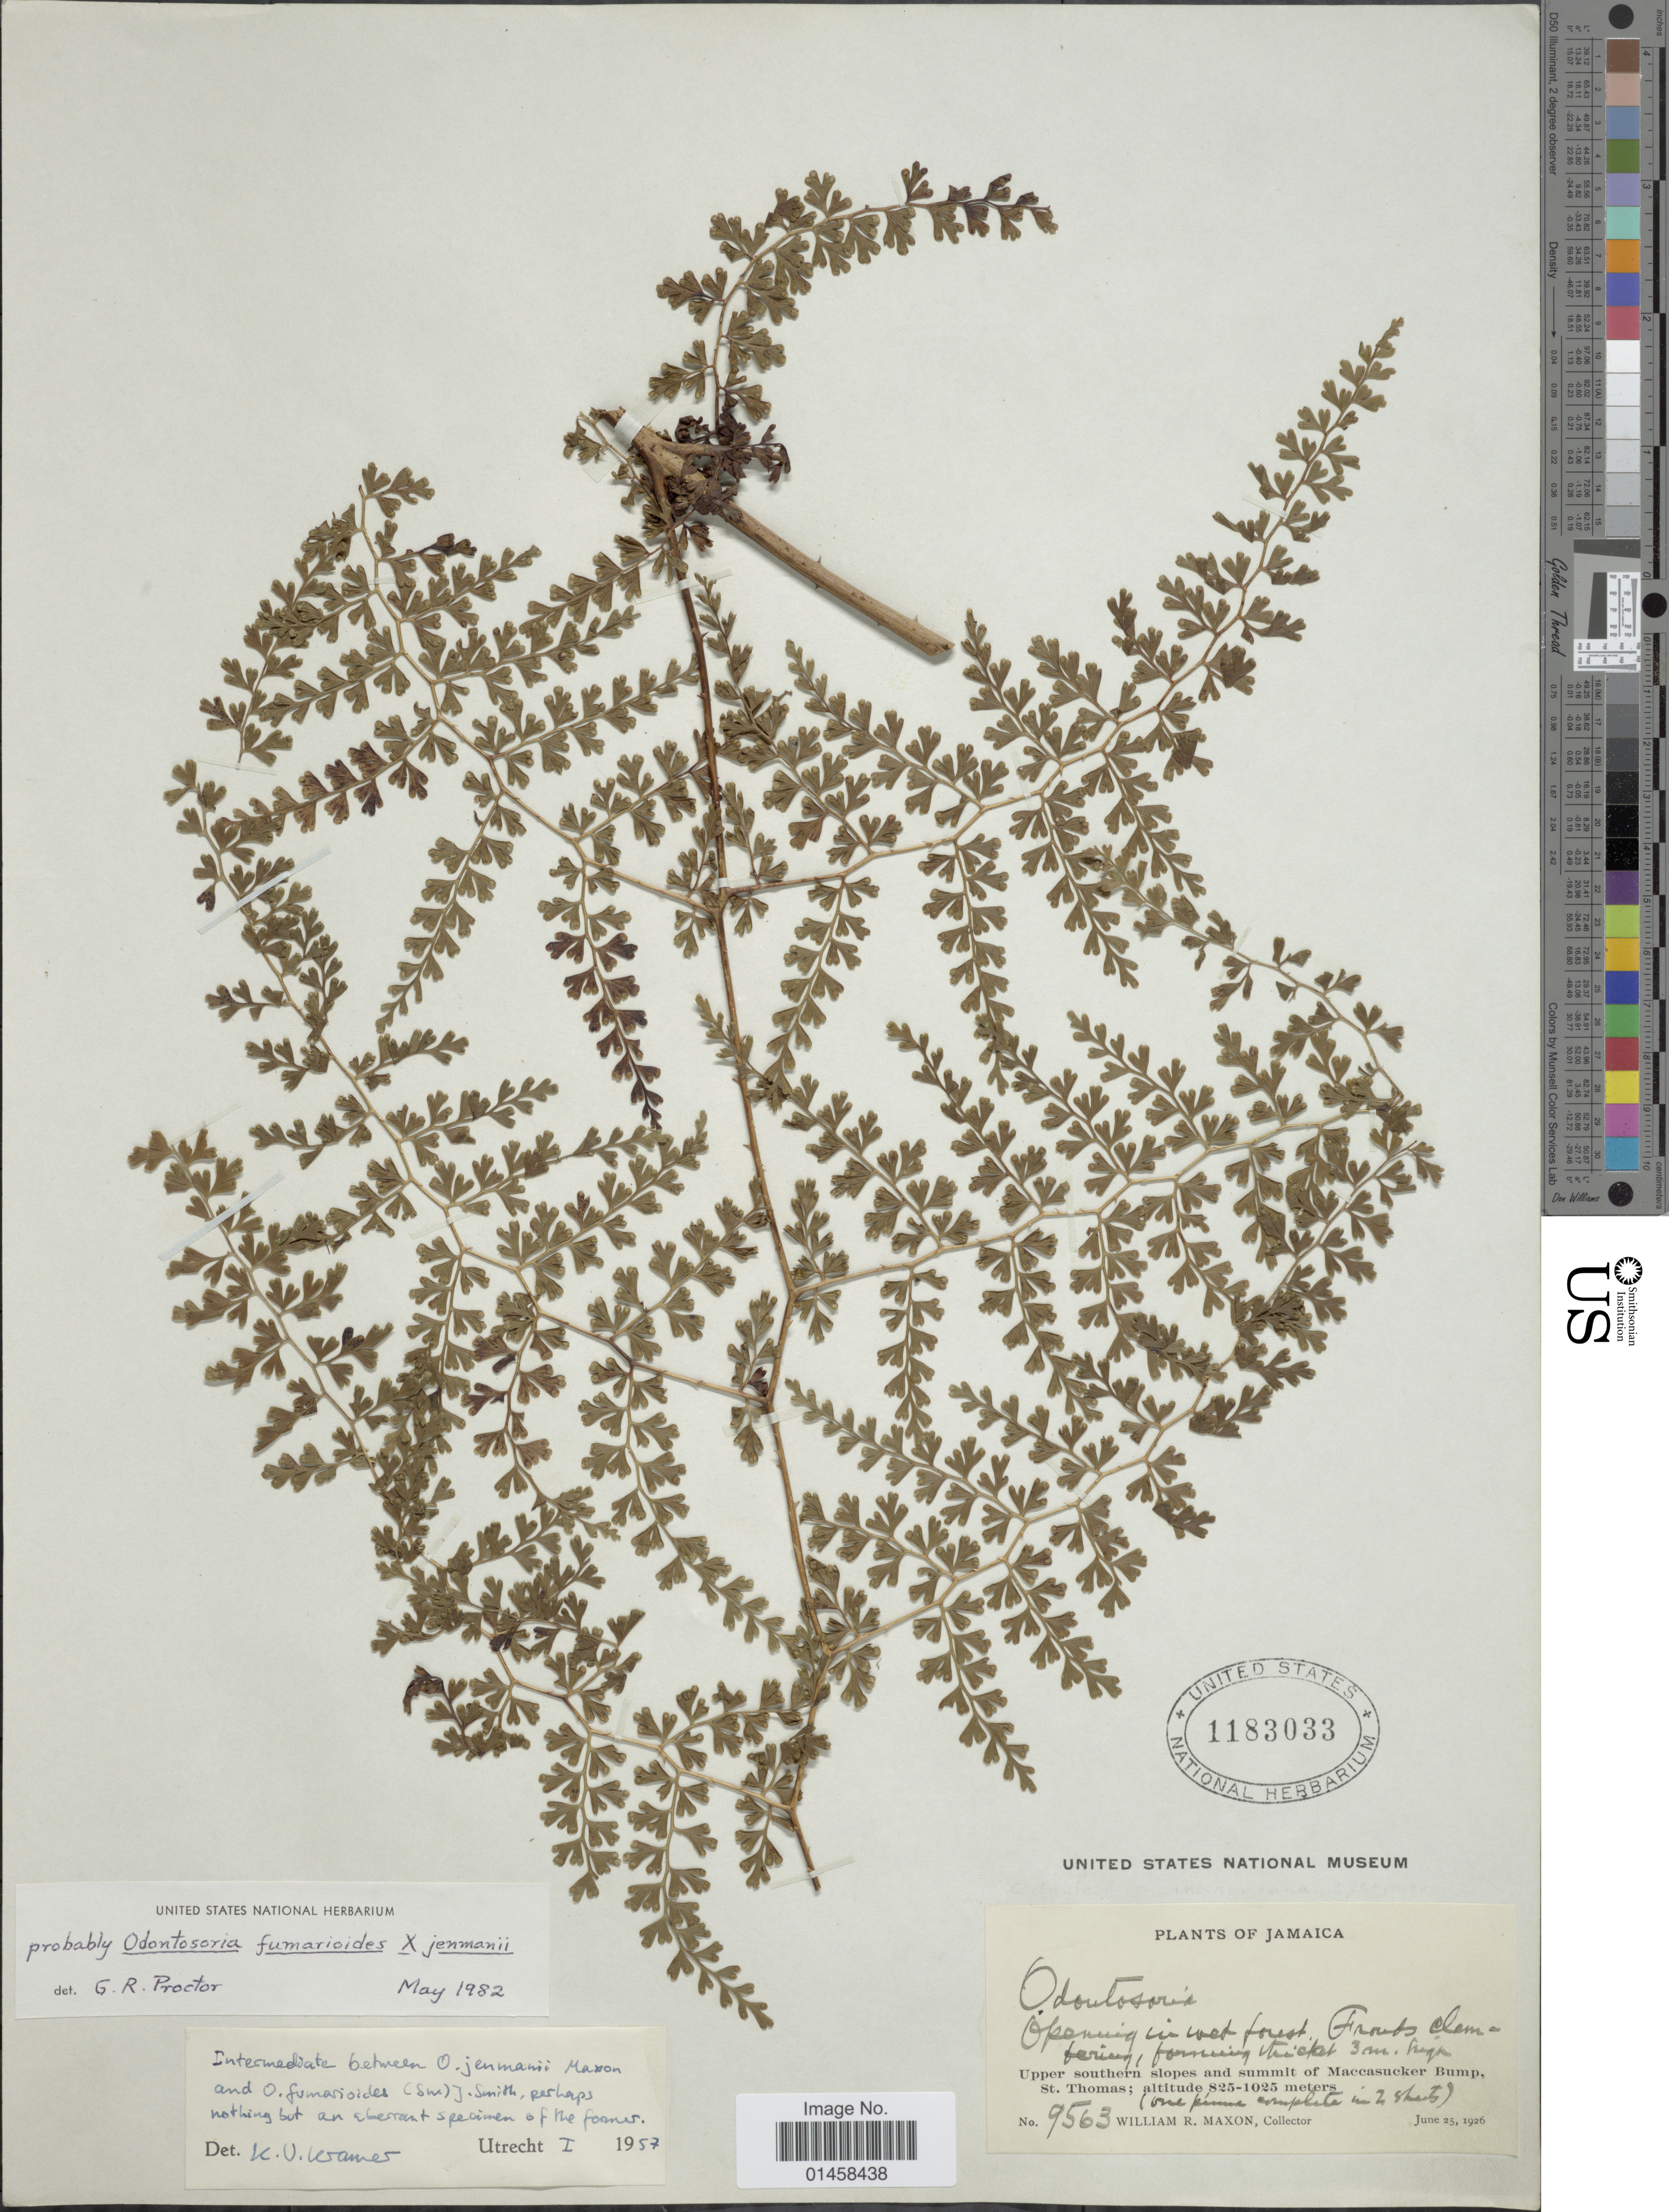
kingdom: Plantae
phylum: Tracheophyta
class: Polypodiopsida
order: Polypodiales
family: Lindsaeaceae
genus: Odontosoria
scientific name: Odontosoria fumarioides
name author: (Sw.) J. Sm.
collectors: W. R. Maxon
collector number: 9563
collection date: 1926-06-25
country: Jamaica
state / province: Saint Thomas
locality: Upper southern slopes and summit of Maccasucker Bump, St. Thomas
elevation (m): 825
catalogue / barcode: US 1183033